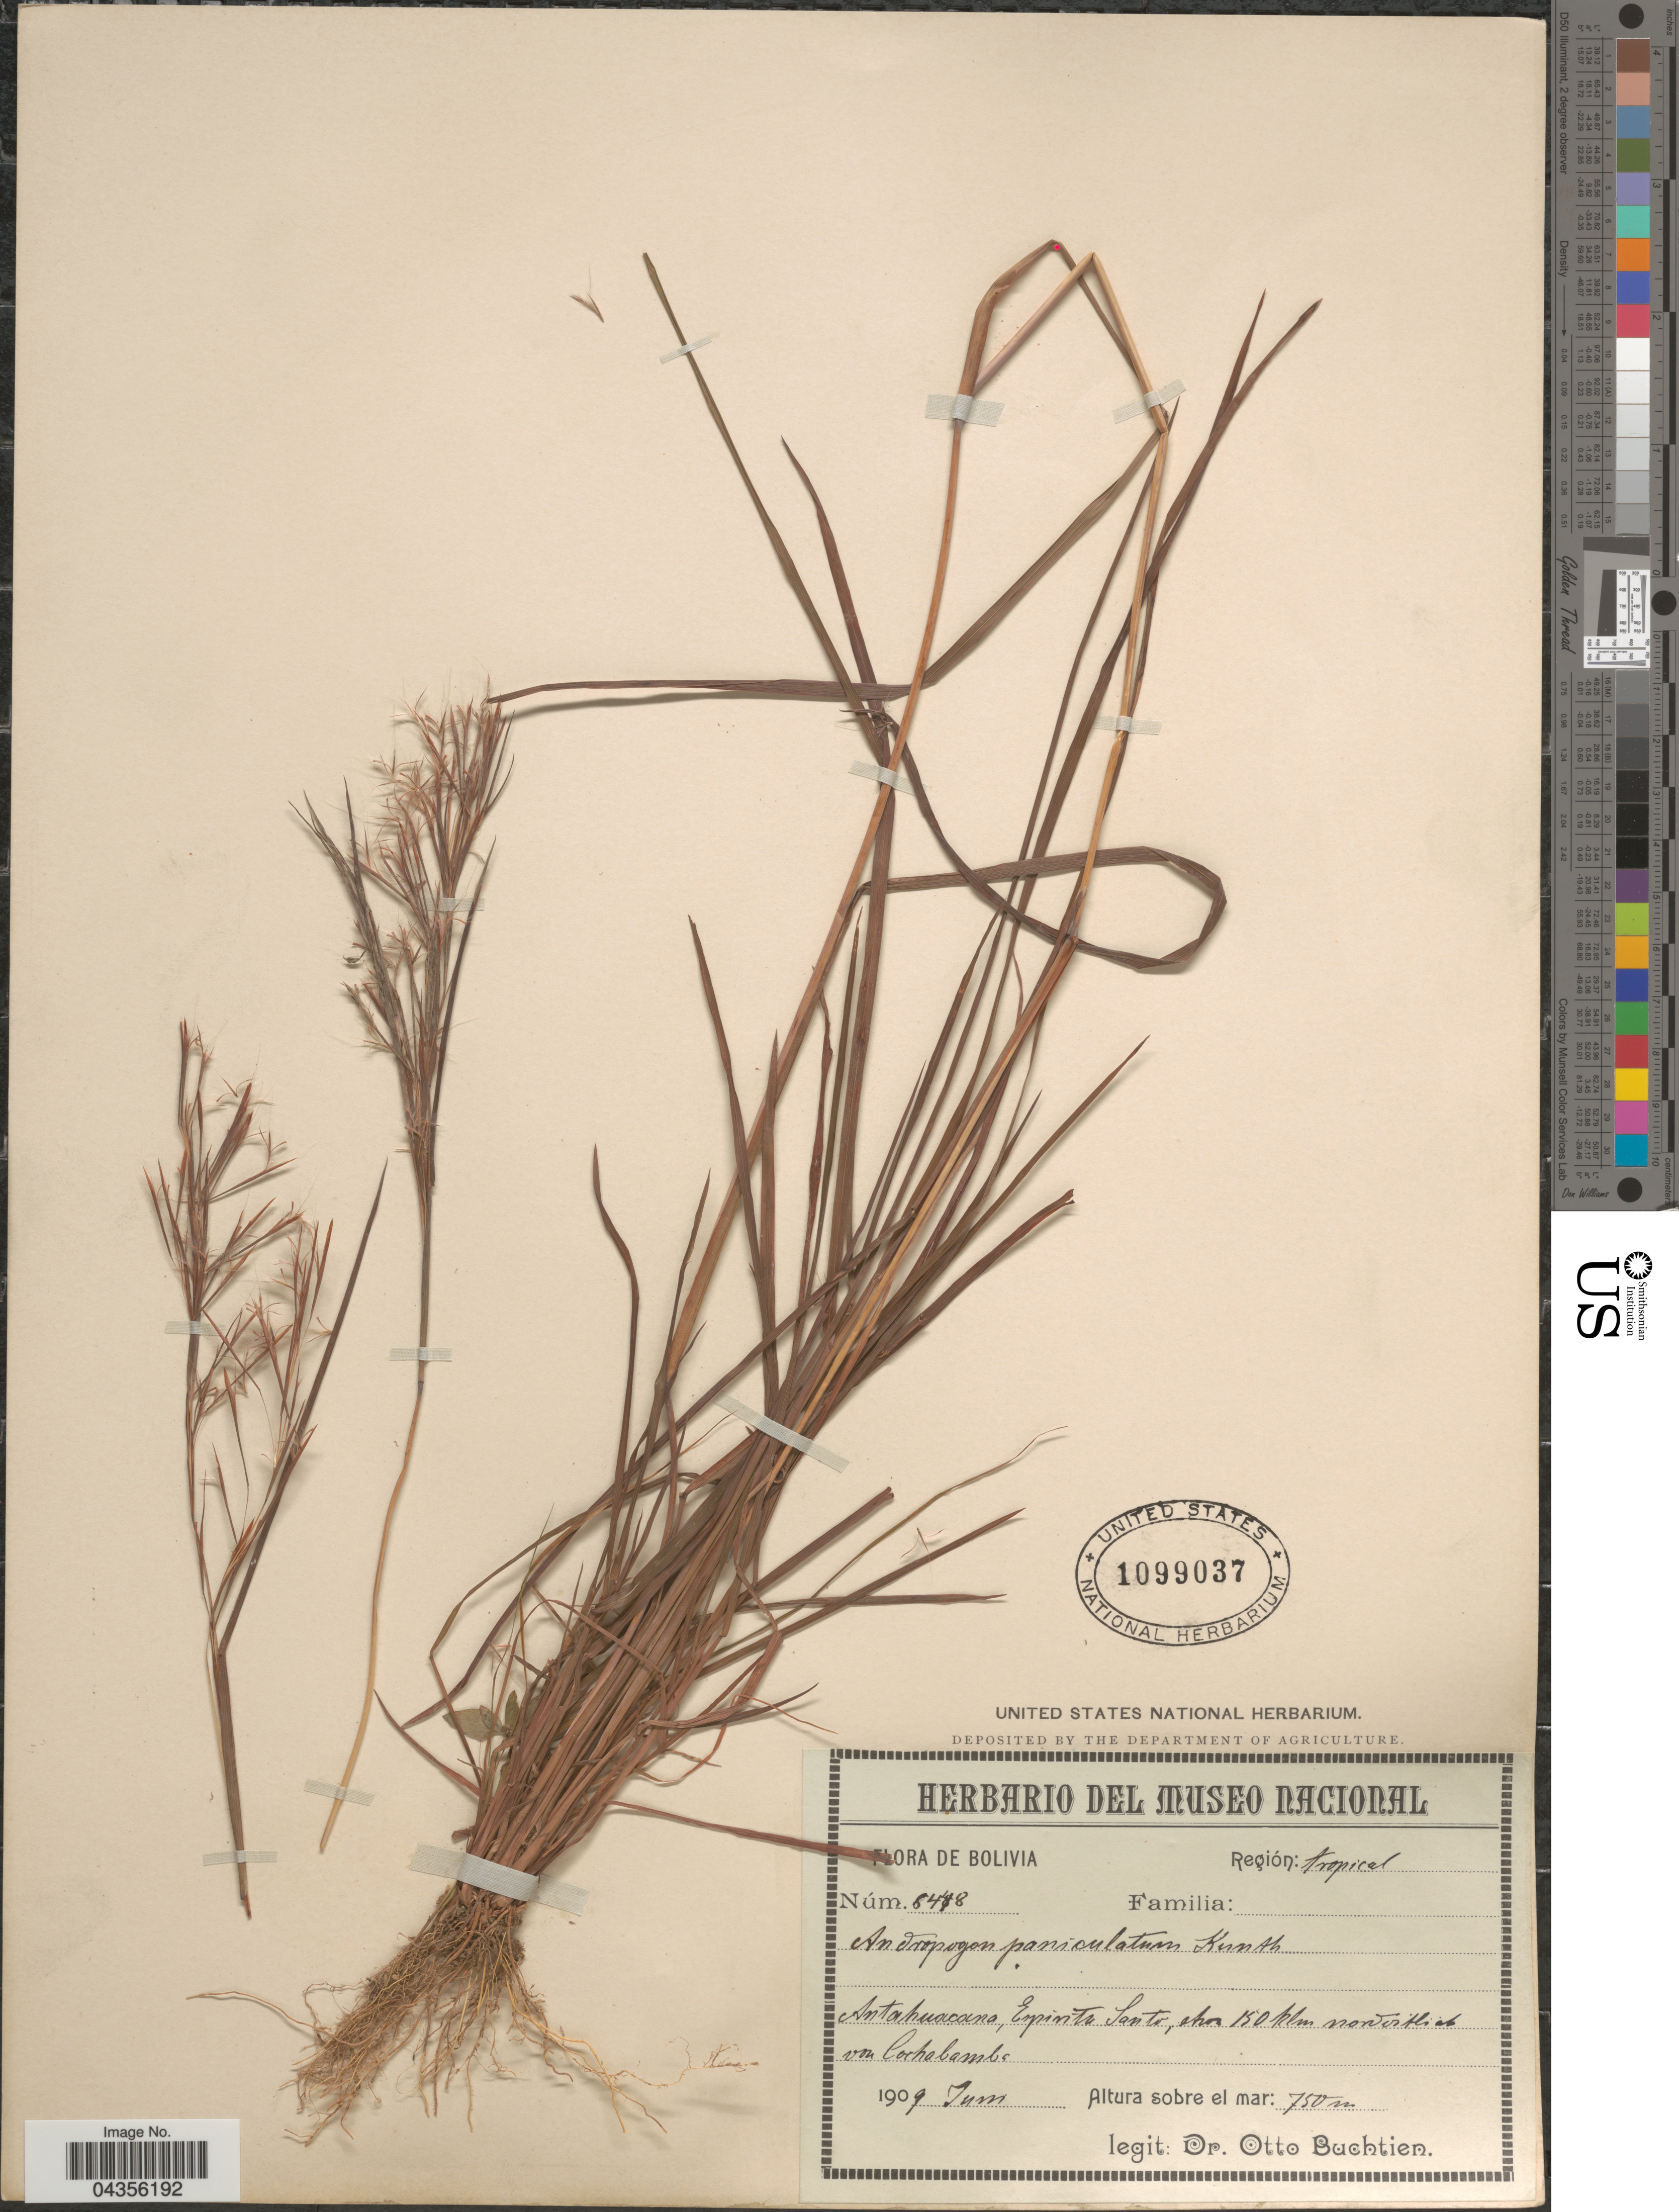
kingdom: Plantae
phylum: Tracheophyta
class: Liliopsida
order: Poales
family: Poaceae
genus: Schizachyrium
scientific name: Schizachyrium condensatum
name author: (Kunth) Nees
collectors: O. Buchtien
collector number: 6418*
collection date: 1909-06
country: Bolivia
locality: Región: tropical. Antahuacana, Espiritu Santo, anos 150 klm nordostlich von Cochabamba.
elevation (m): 750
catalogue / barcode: US 1099037